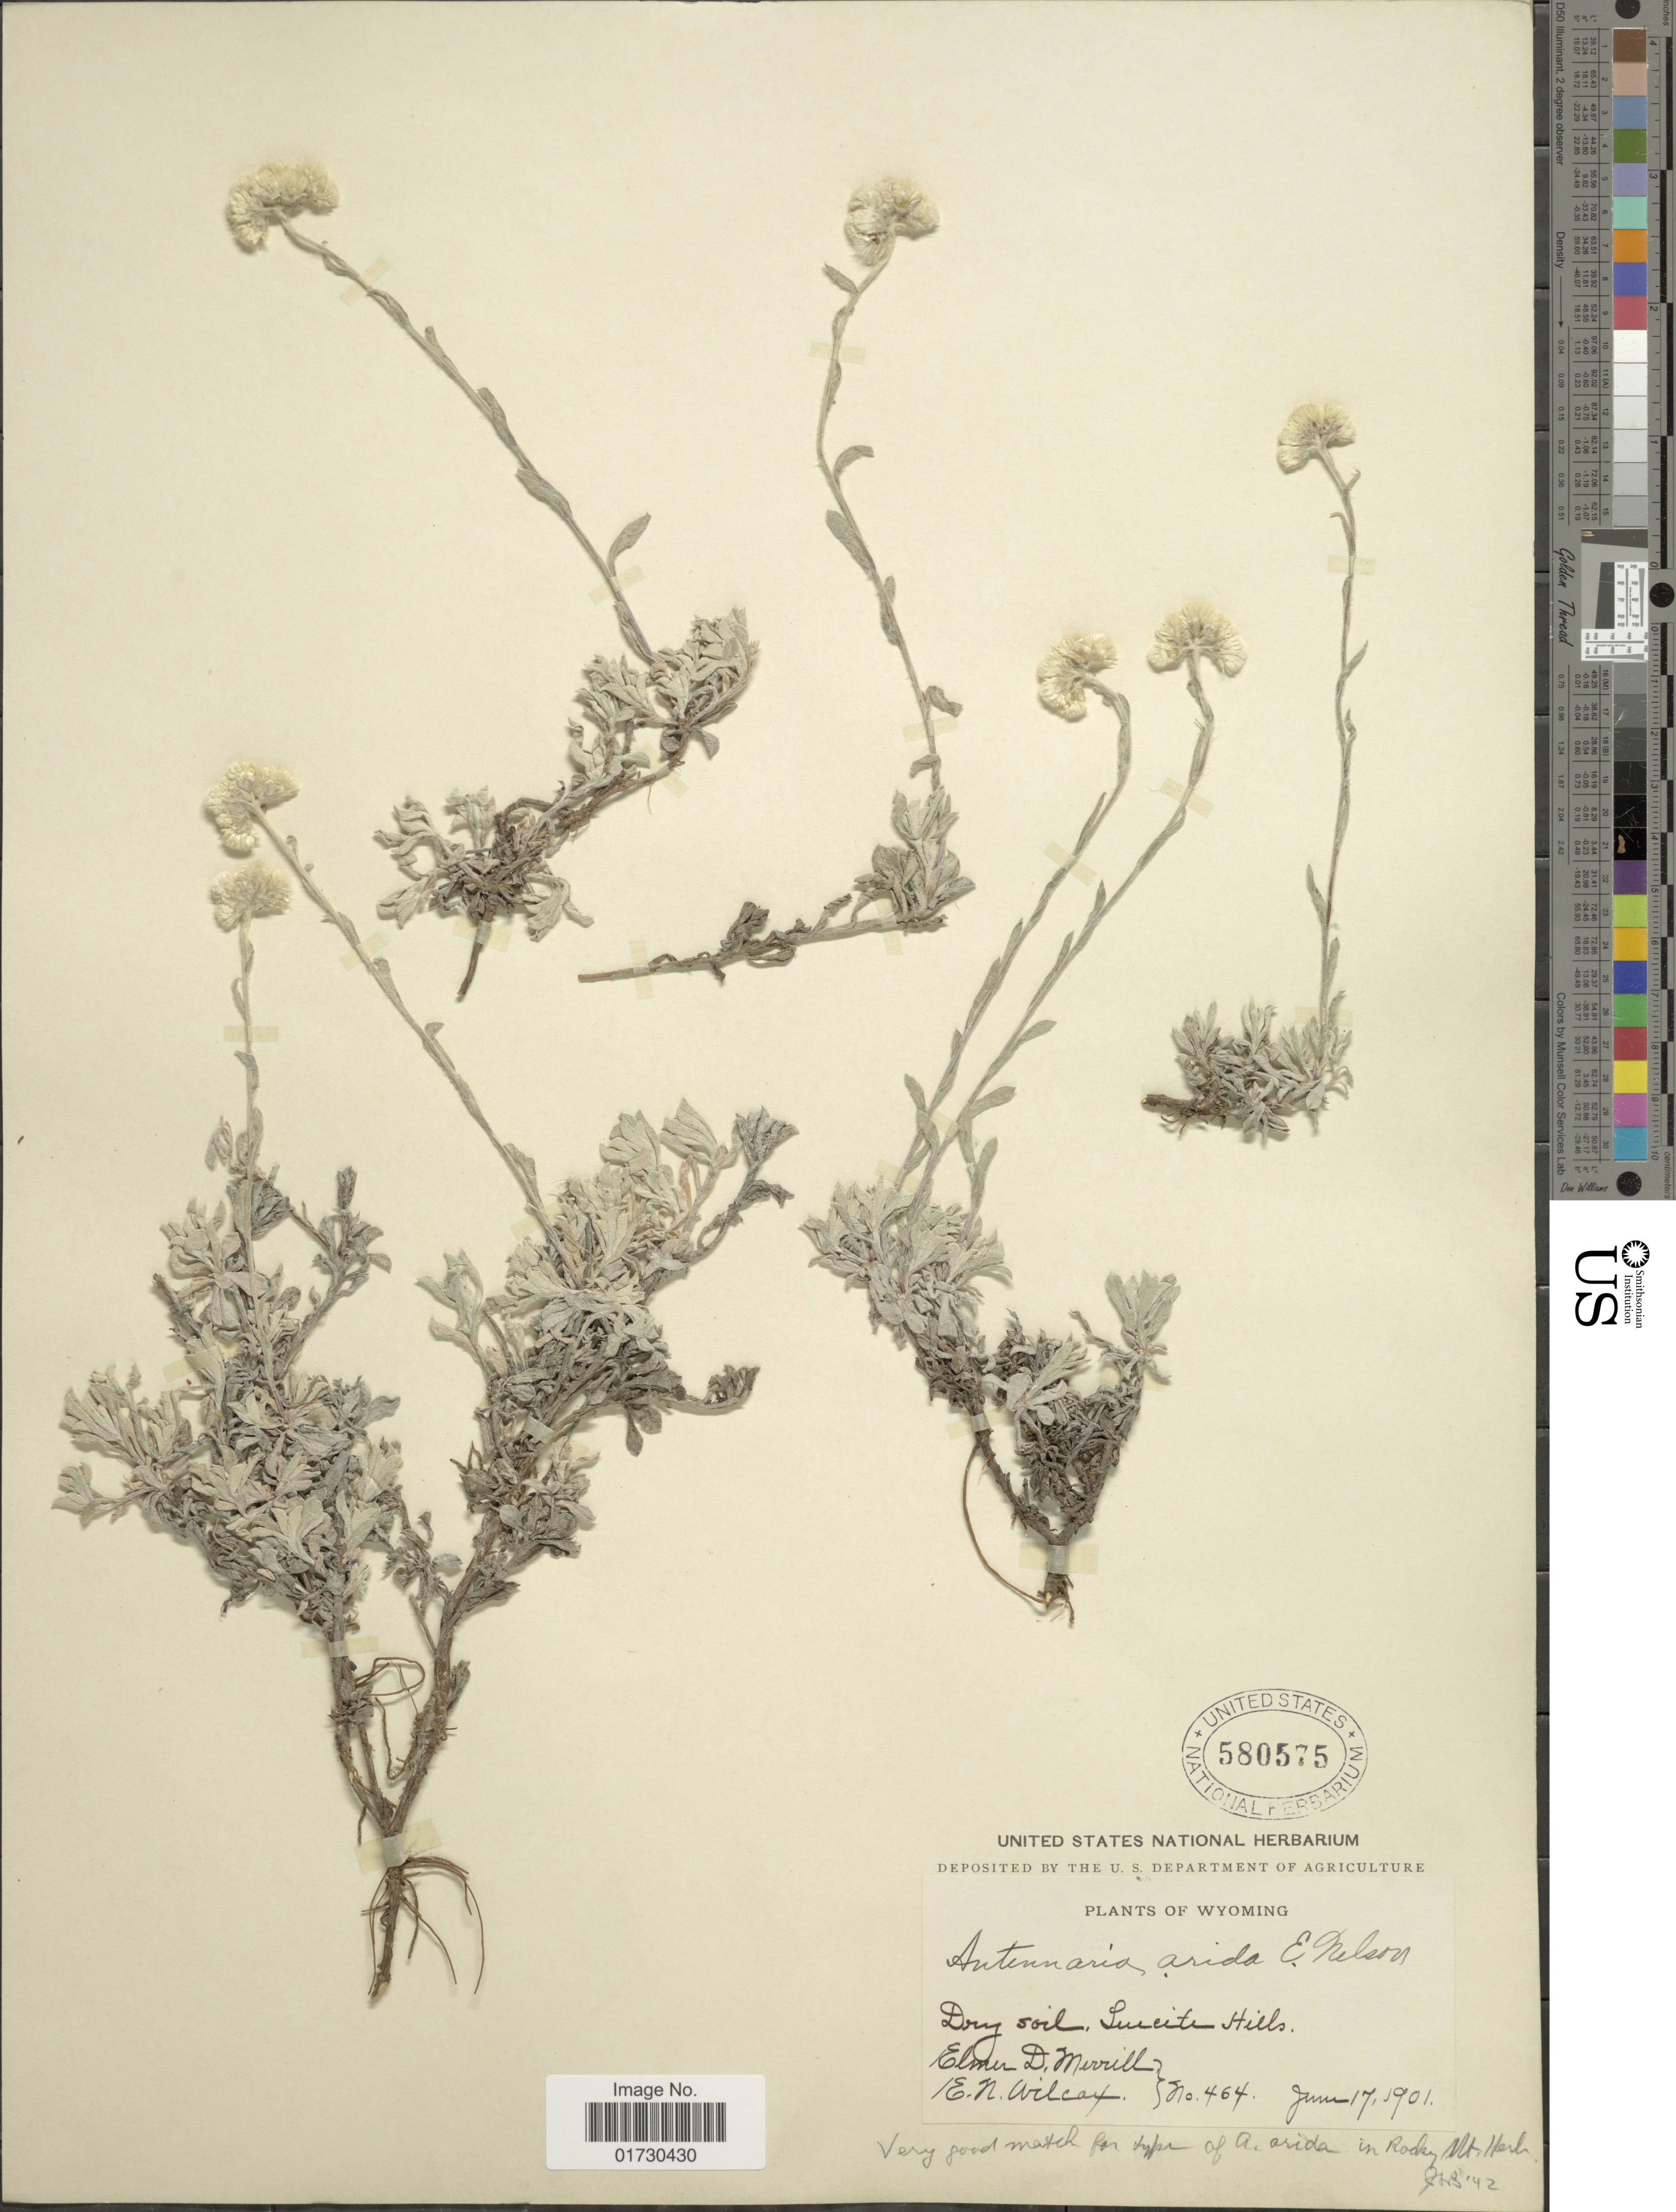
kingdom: Plantae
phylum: Tracheophyta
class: Magnoliopsida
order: Asterales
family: Asteraceae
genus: Antennaria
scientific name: Antennaria arida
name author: E.E. Nelson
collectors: E. D. Merrill & E. Wilcox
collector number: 464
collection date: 1901-06-17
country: United States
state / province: Wyoming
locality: Dry soil, Luicite Hills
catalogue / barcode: US 580575